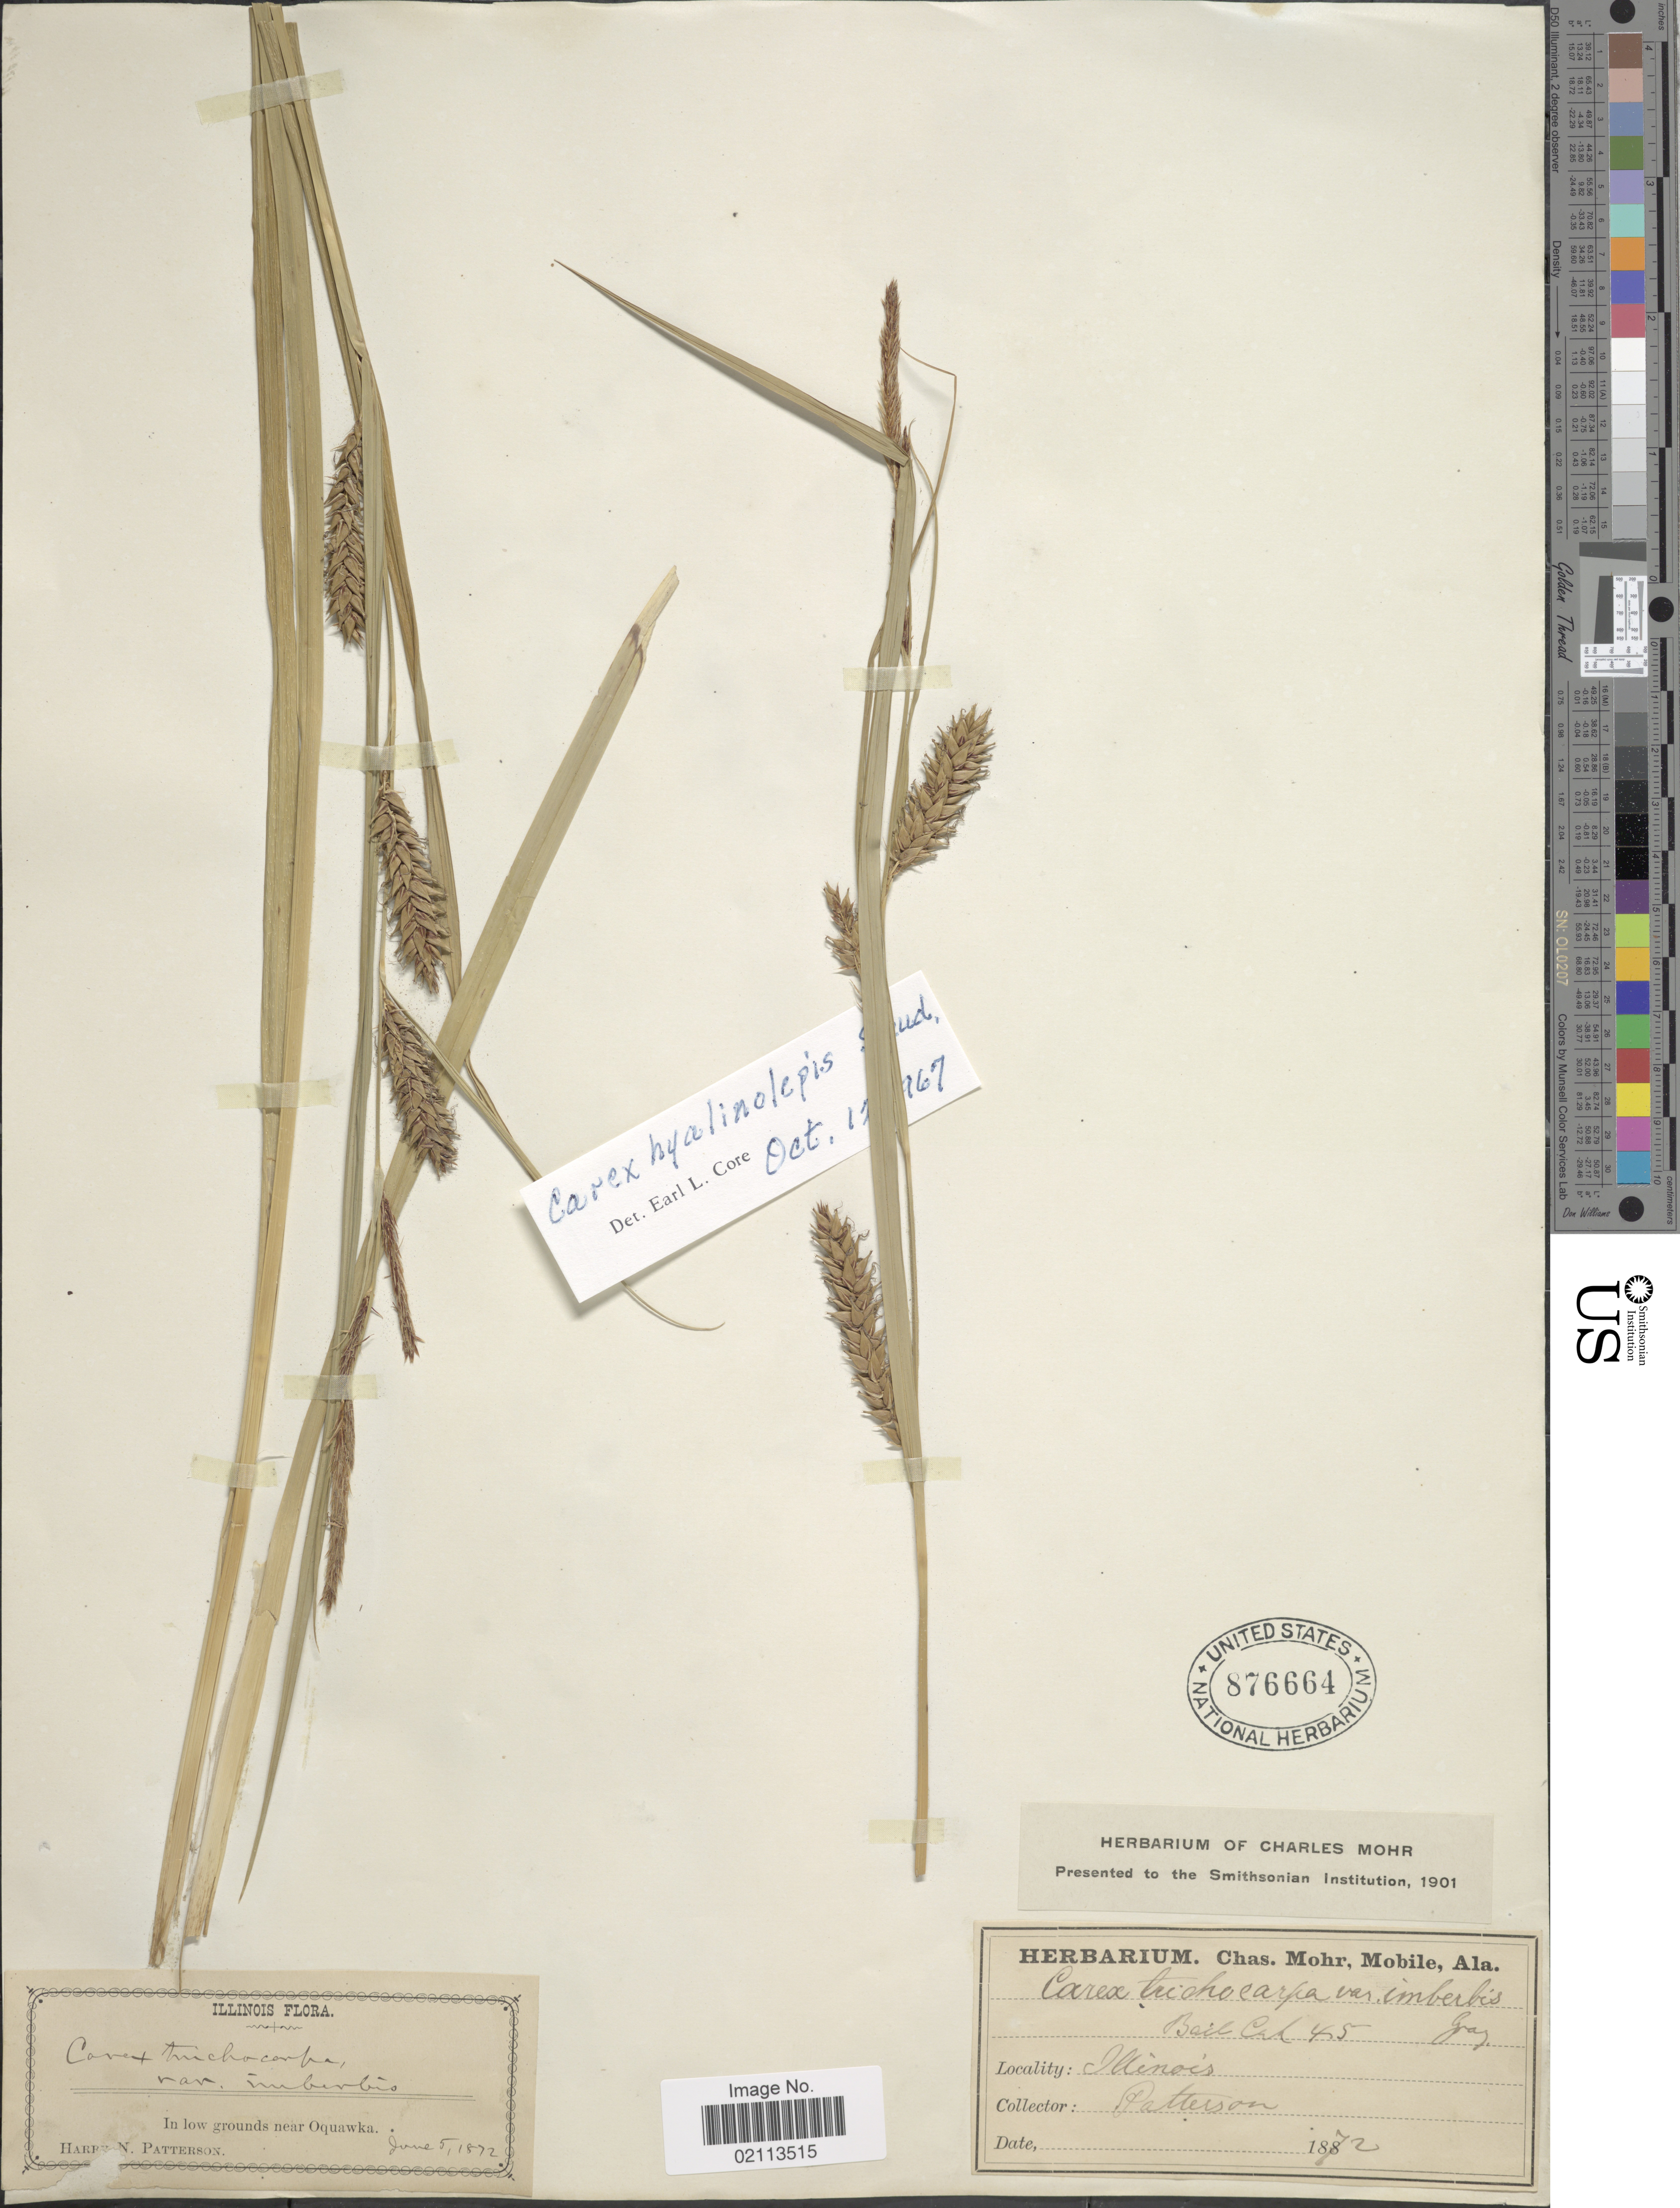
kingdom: Plantae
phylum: Tracheophyta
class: Liliopsida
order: Poales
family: Cyperaceae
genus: Carex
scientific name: Carex hyalinolepis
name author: Steud.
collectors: H. N. Patterson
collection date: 1872-06-05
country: United States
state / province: Illinois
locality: In low grounds near Oquawka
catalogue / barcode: US 876664